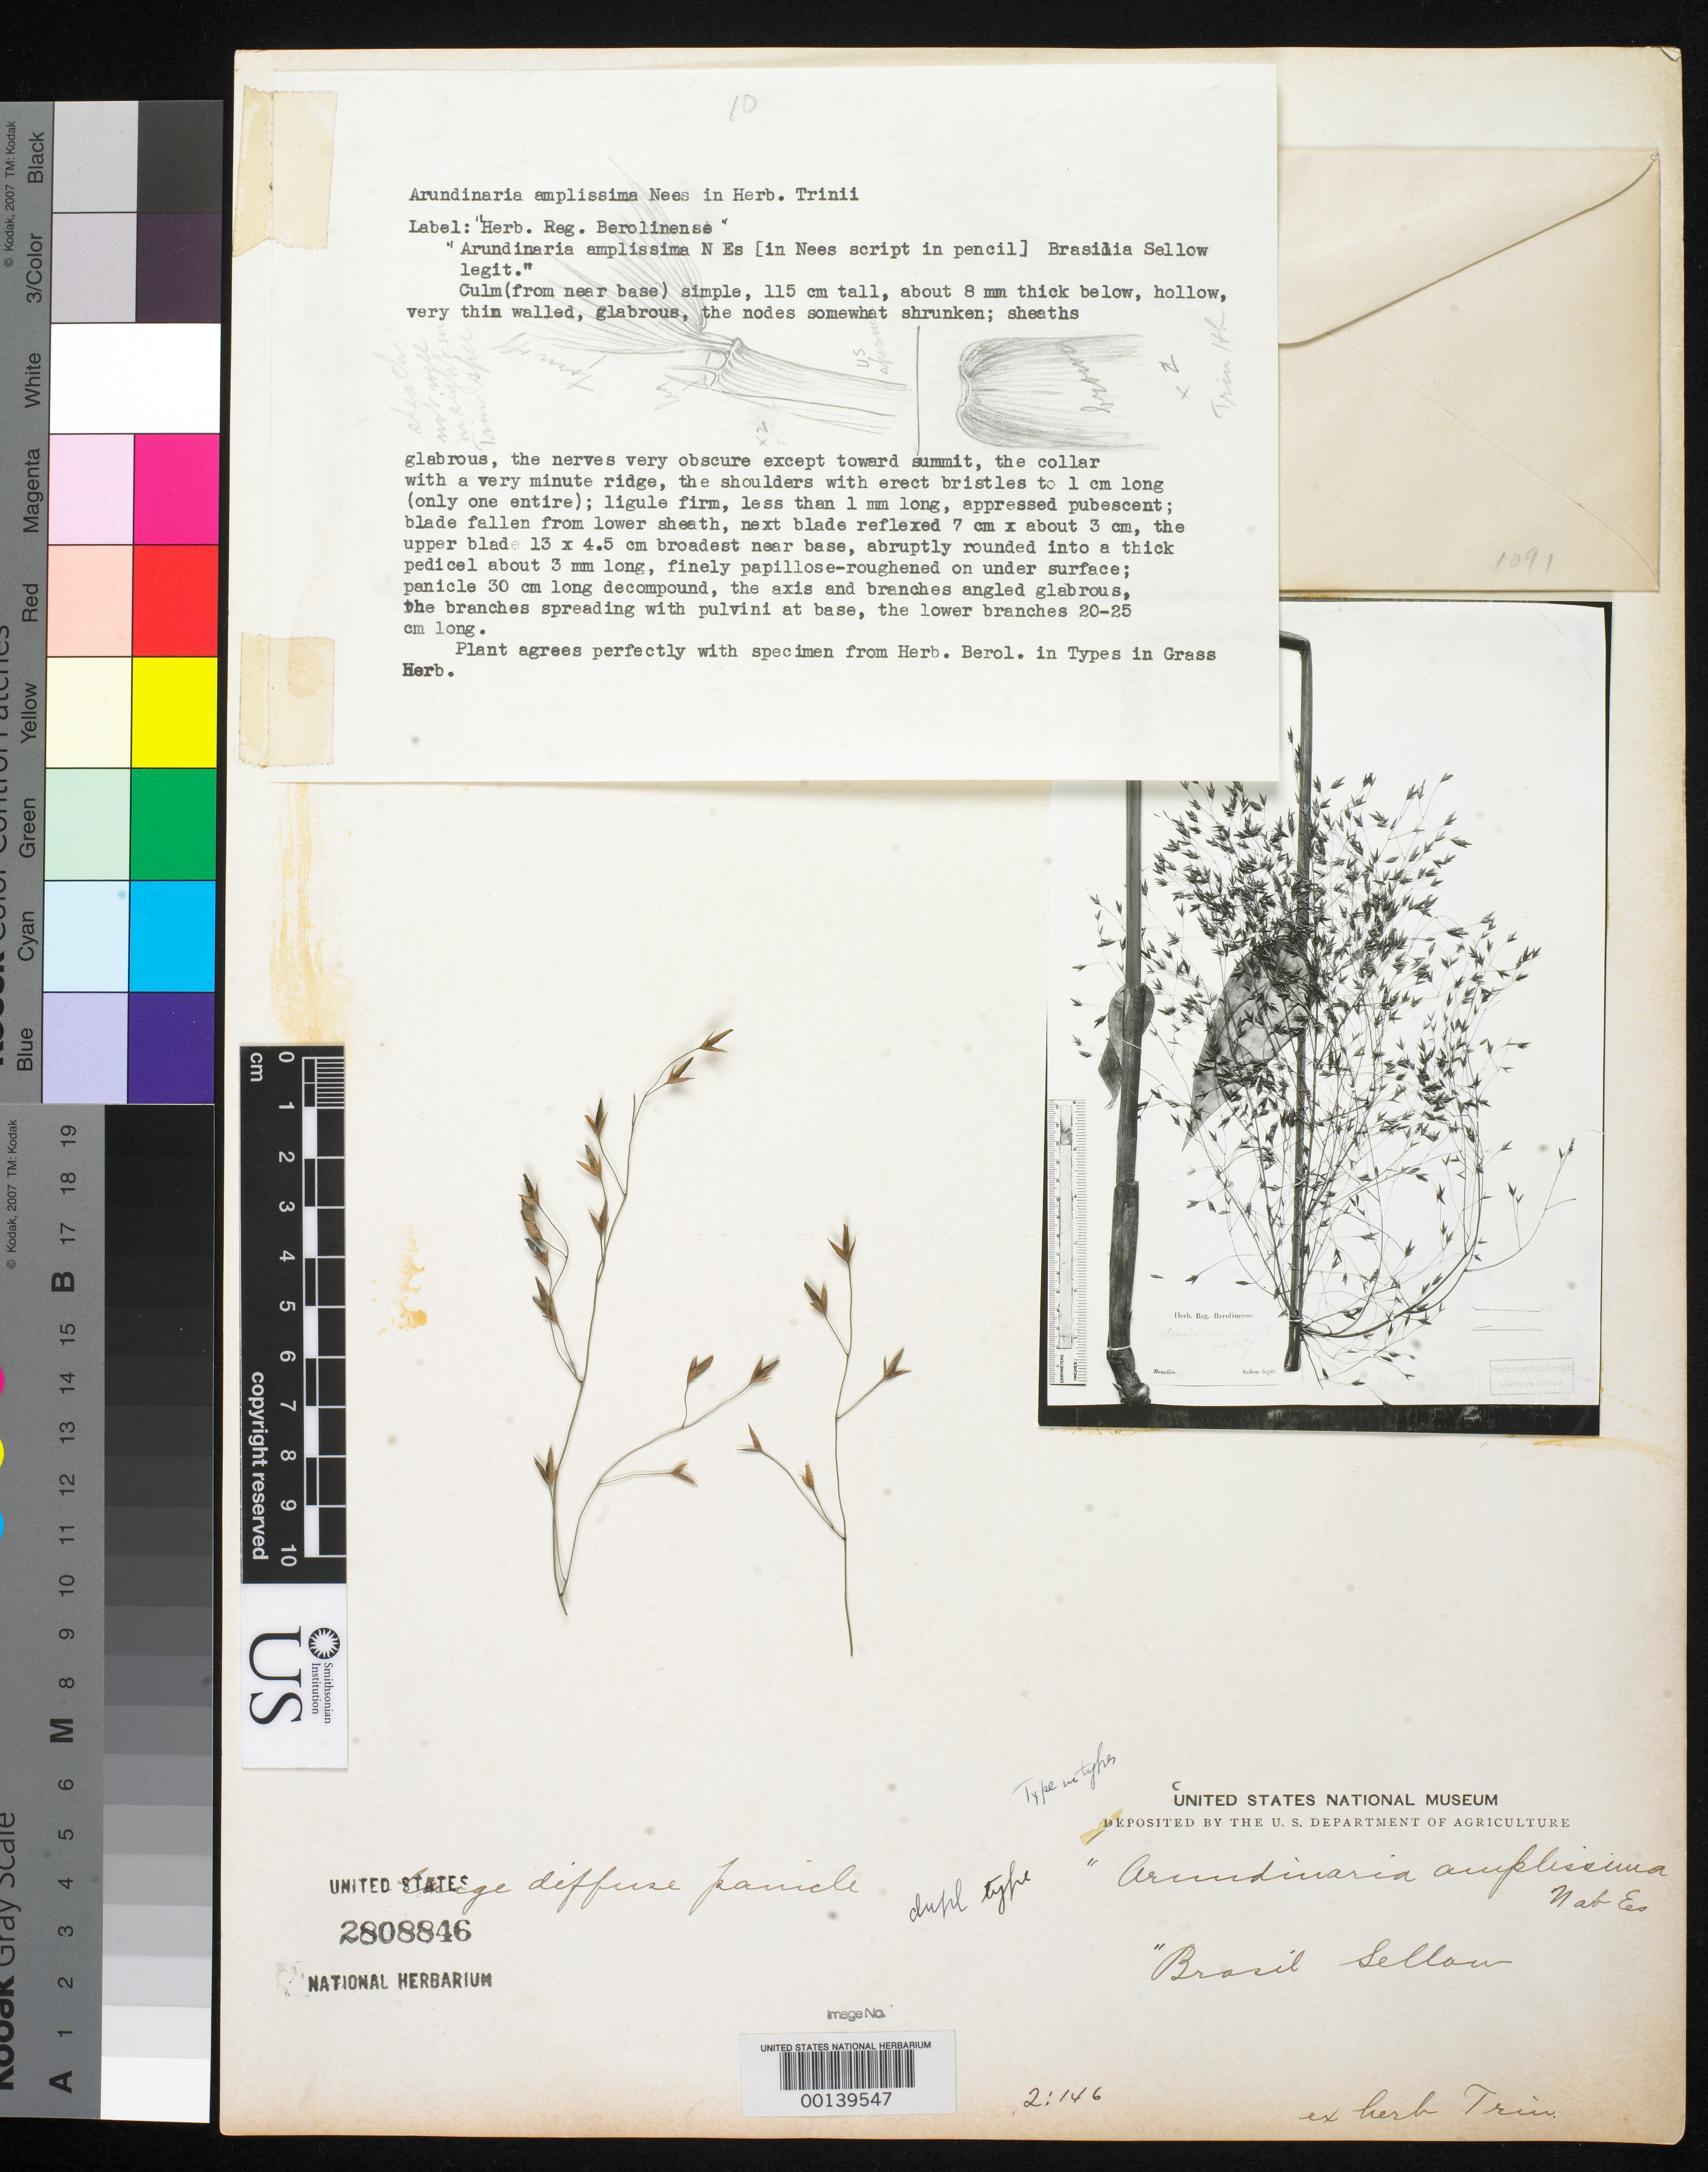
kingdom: Plantae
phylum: Tracheophyta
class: Liliopsida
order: Poales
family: Poaceae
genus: Arundinaria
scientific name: Arundinaria amplissima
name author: Nees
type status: Isotype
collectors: F. Sellow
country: Brazil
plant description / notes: Fragmentary material of type specimen ex herb. Trinius.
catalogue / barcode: US 2808846